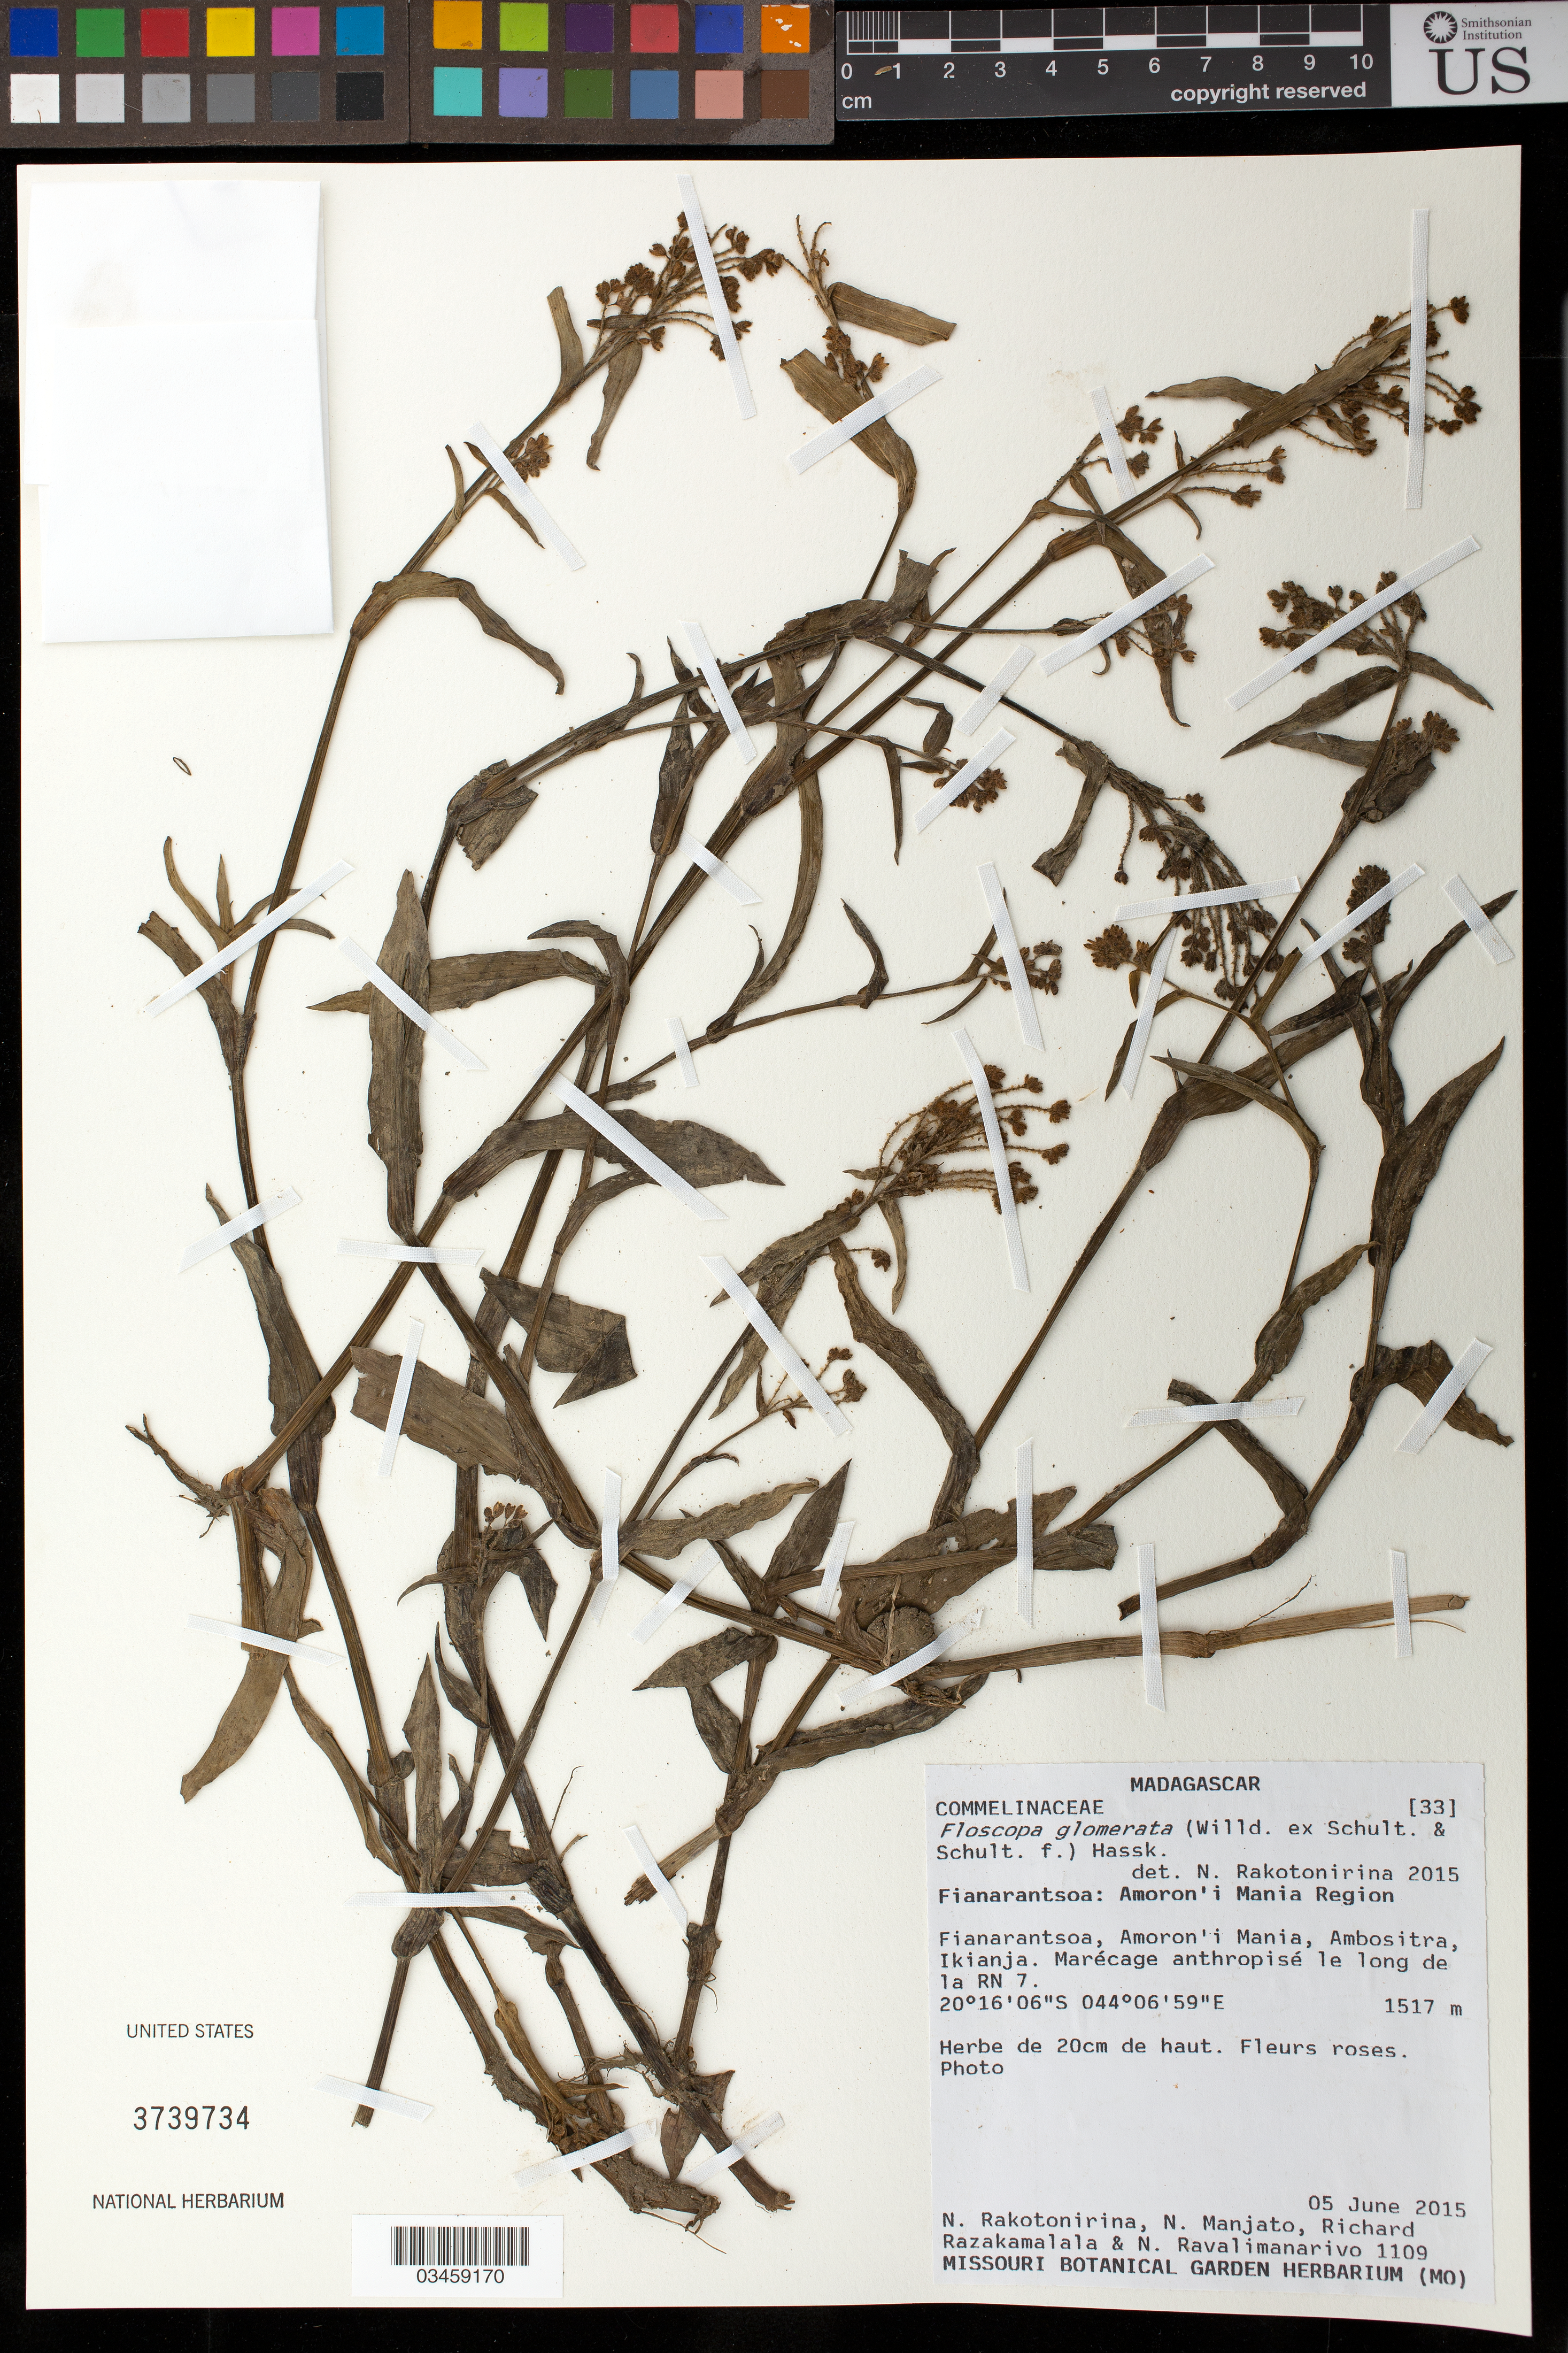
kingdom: Plantae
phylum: Tracheophyta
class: Liliopsida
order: Commelinales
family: Commelinaceae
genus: Floscopa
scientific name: Floscopa glomerata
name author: (Willd. ex Schult. & Schult. f.) Hassk.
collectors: N. Rakotonirina, N. Manjato, R. Razakamalala & N. Ravalimanarivo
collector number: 1109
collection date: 2015-06-05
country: Madagascar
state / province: Menabe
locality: Amoron'i Mania Region, Ambositra Ikianja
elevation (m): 1517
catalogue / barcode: US 3739734